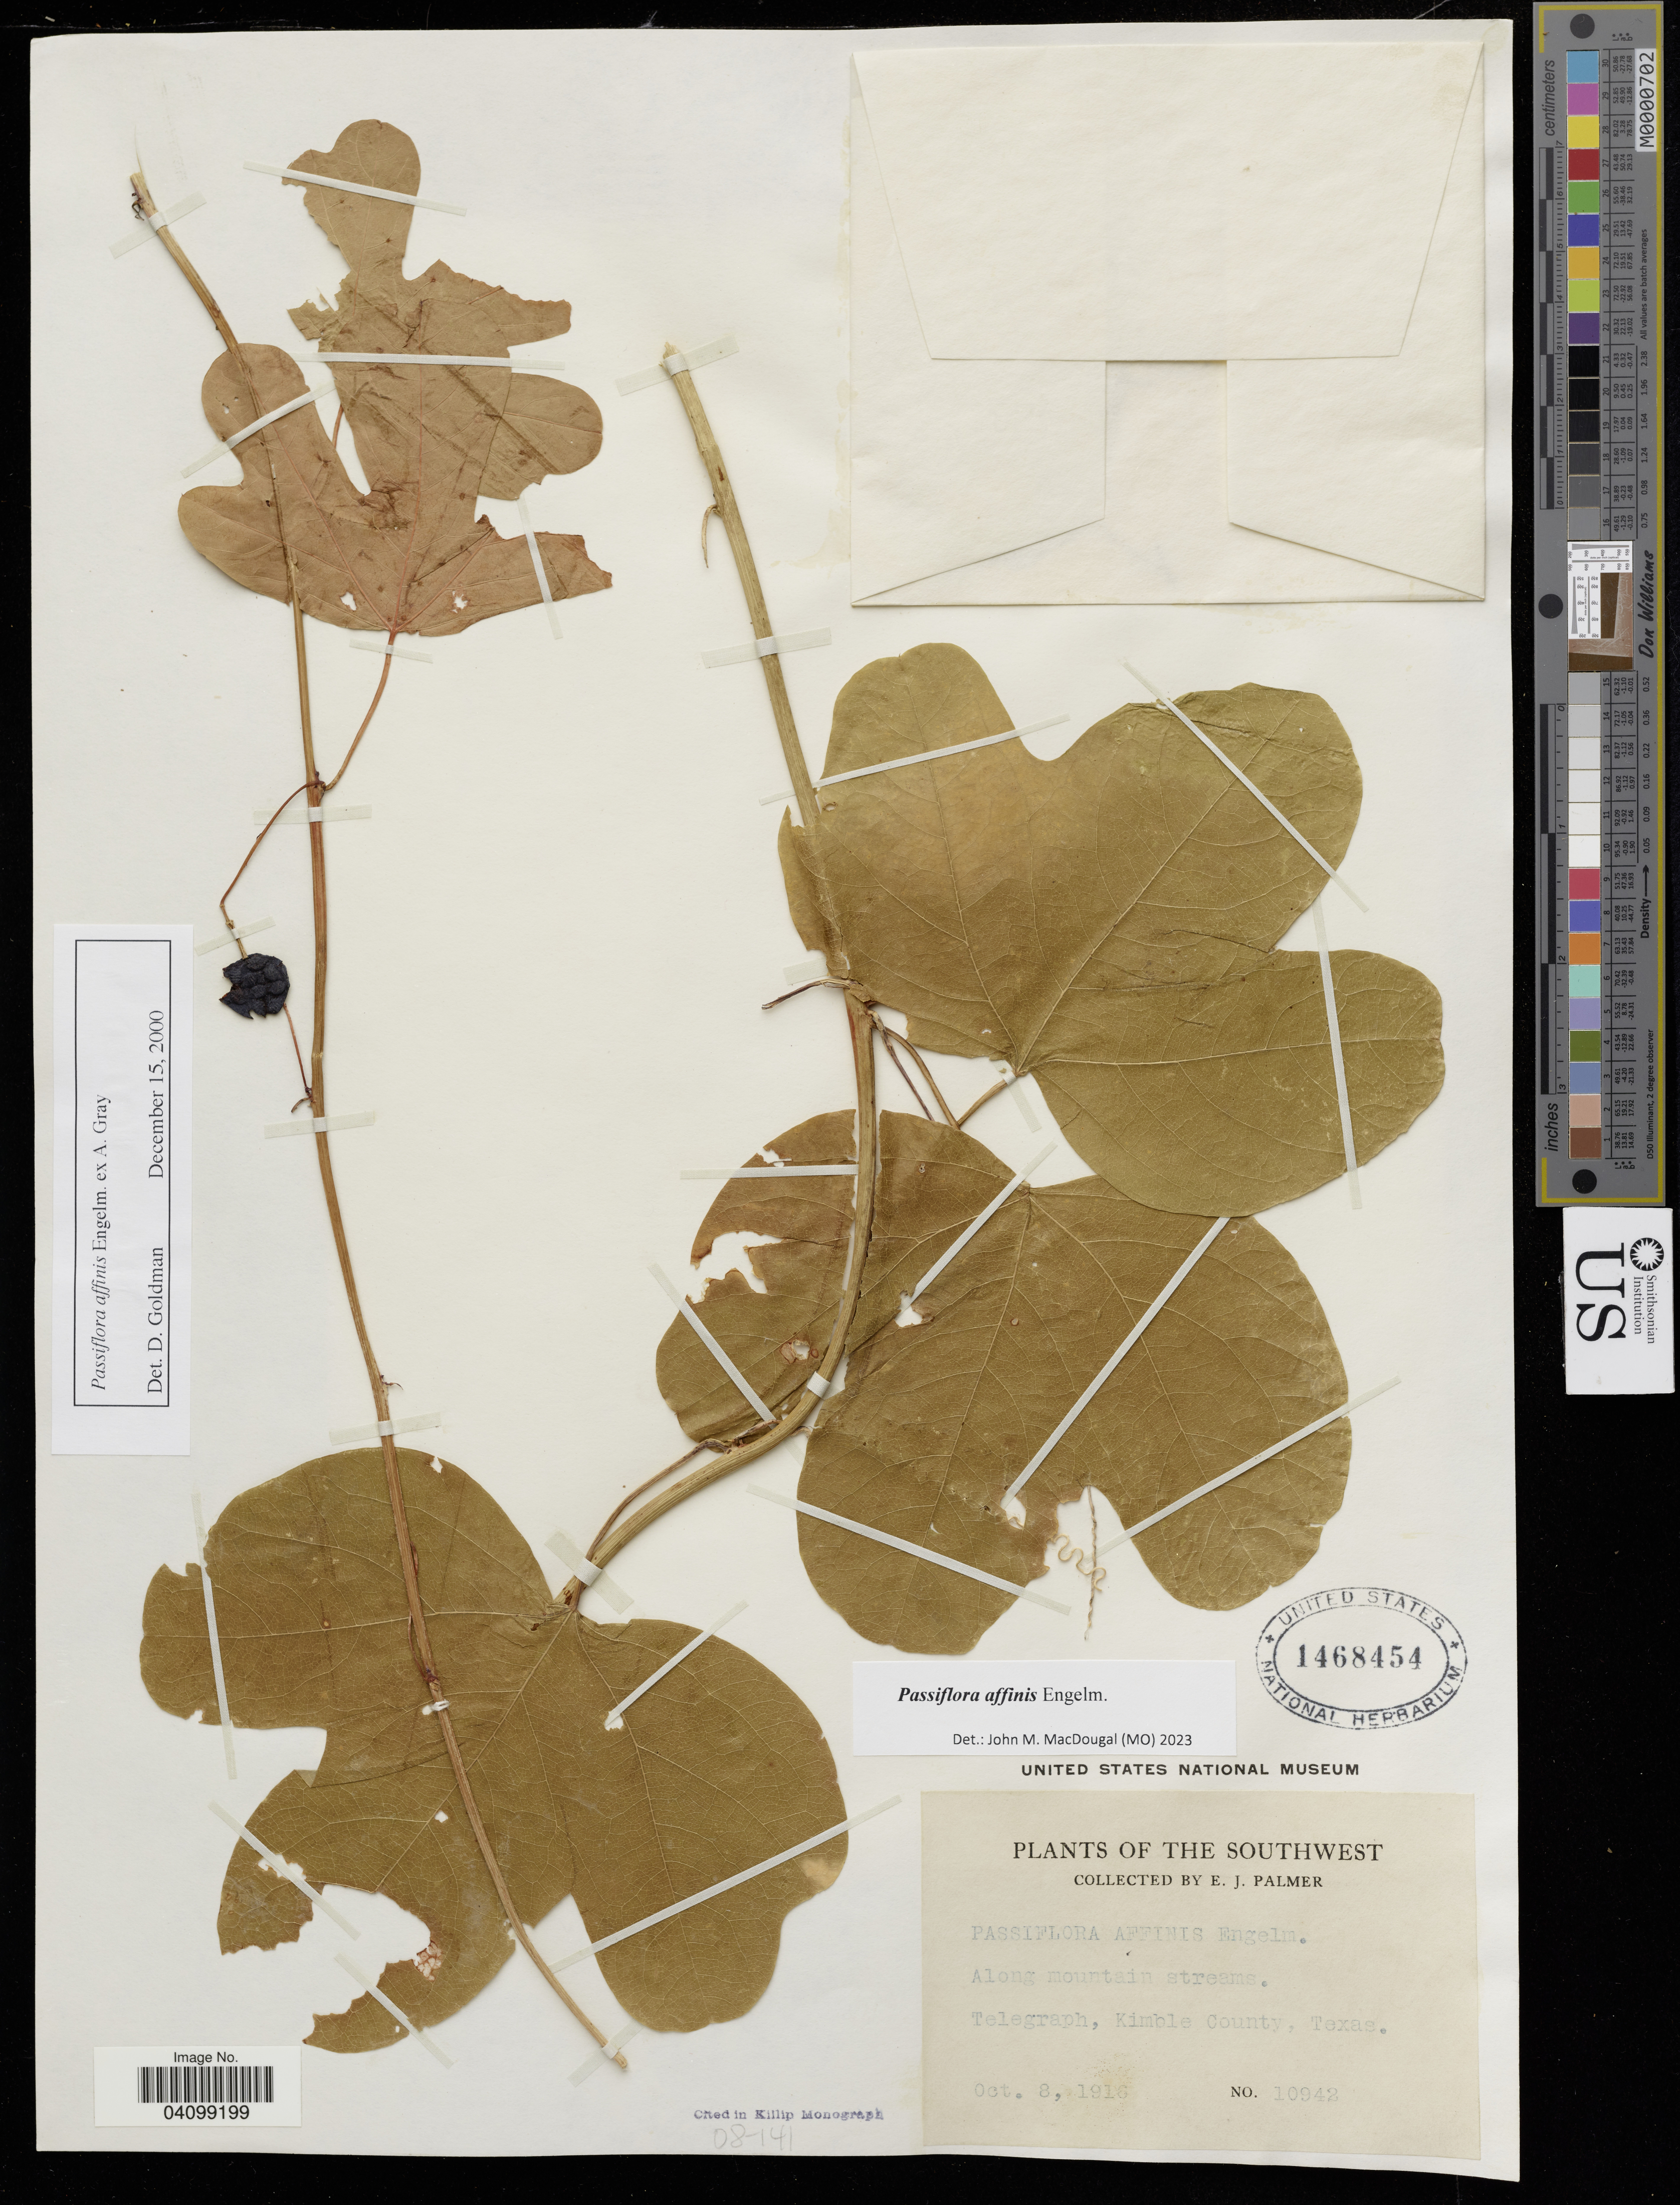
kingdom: Plantae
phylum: Tracheophyta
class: Magnoliopsida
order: Malpighiales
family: Passifloraceae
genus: Passiflora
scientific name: Passiflora affinis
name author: Engelm. ex A. Gray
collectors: E. J. Palmer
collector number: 10942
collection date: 1916-10-08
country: United States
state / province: Texas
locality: Southwest. Telegraph, Kimble Country.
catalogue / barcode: US 1468454